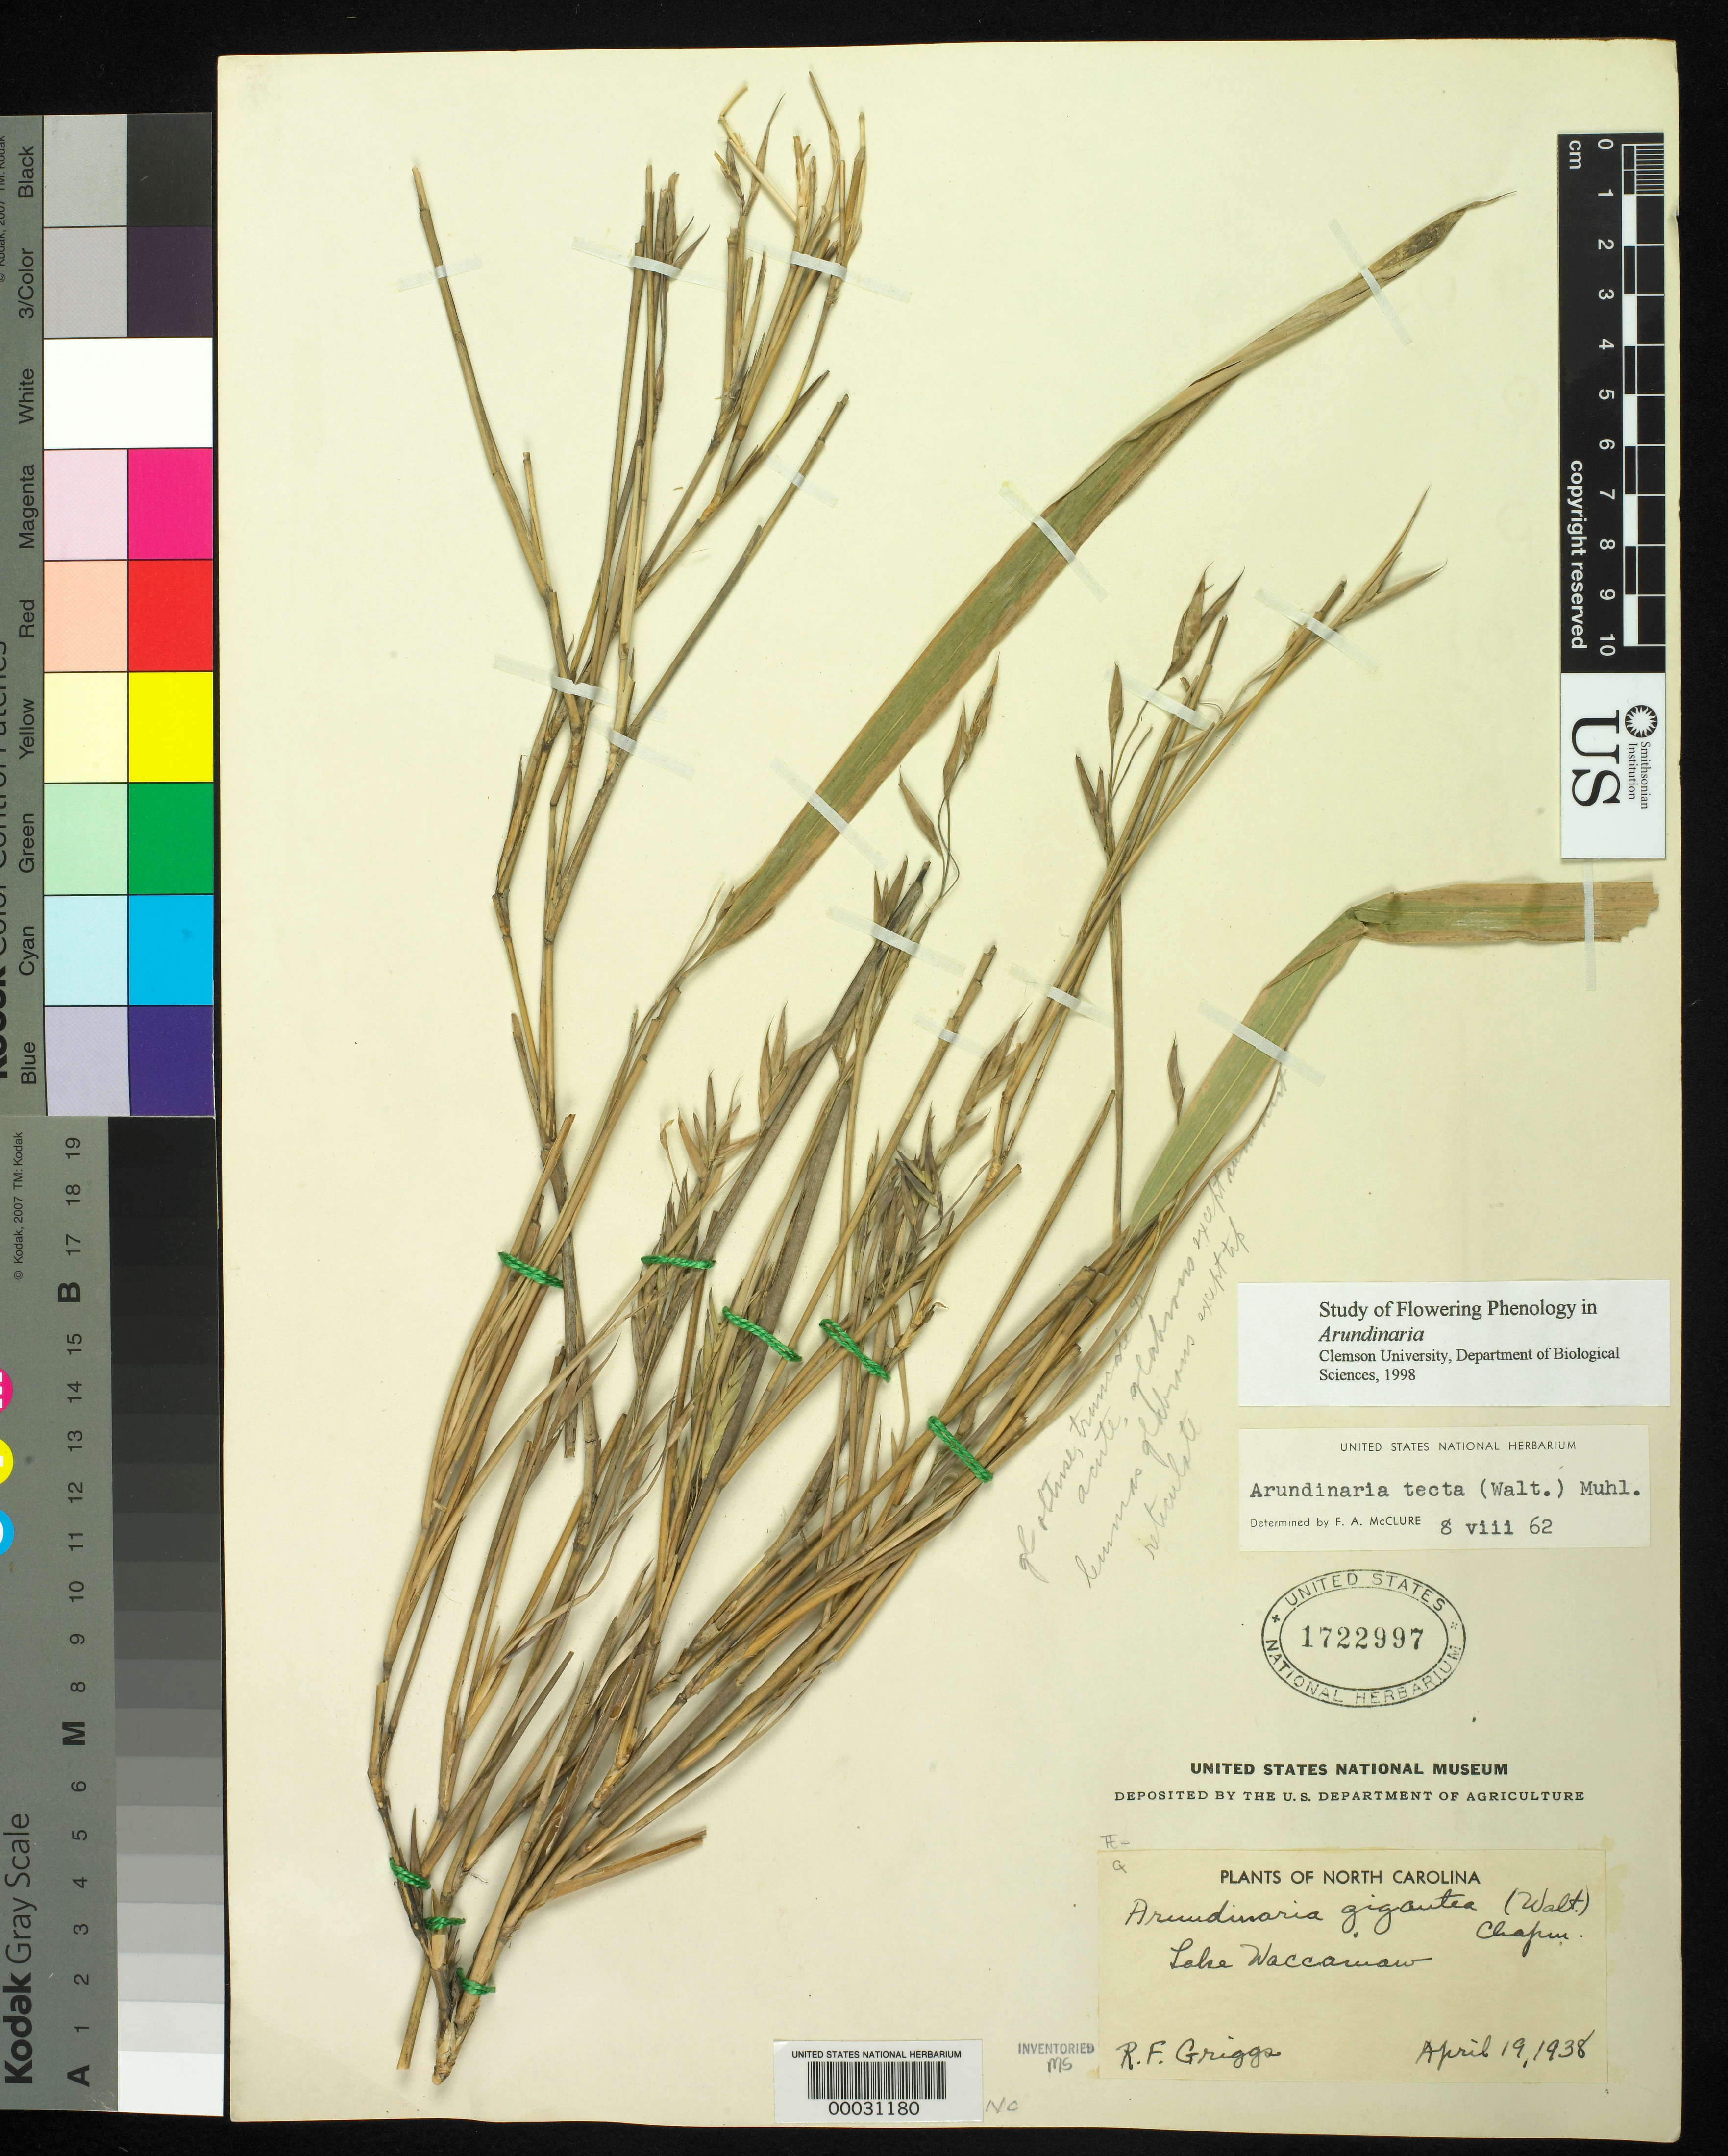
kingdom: Plantae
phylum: Tracheophyta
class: Liliopsida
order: Poales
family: Poaceae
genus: Arundinaria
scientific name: Arundinaria tecta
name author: (Walter) Muhl.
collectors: R. F. Griggs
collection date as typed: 19 Apr 1938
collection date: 1938-04-19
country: United States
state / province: North Carolina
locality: Lake waccawaw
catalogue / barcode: US 1722997